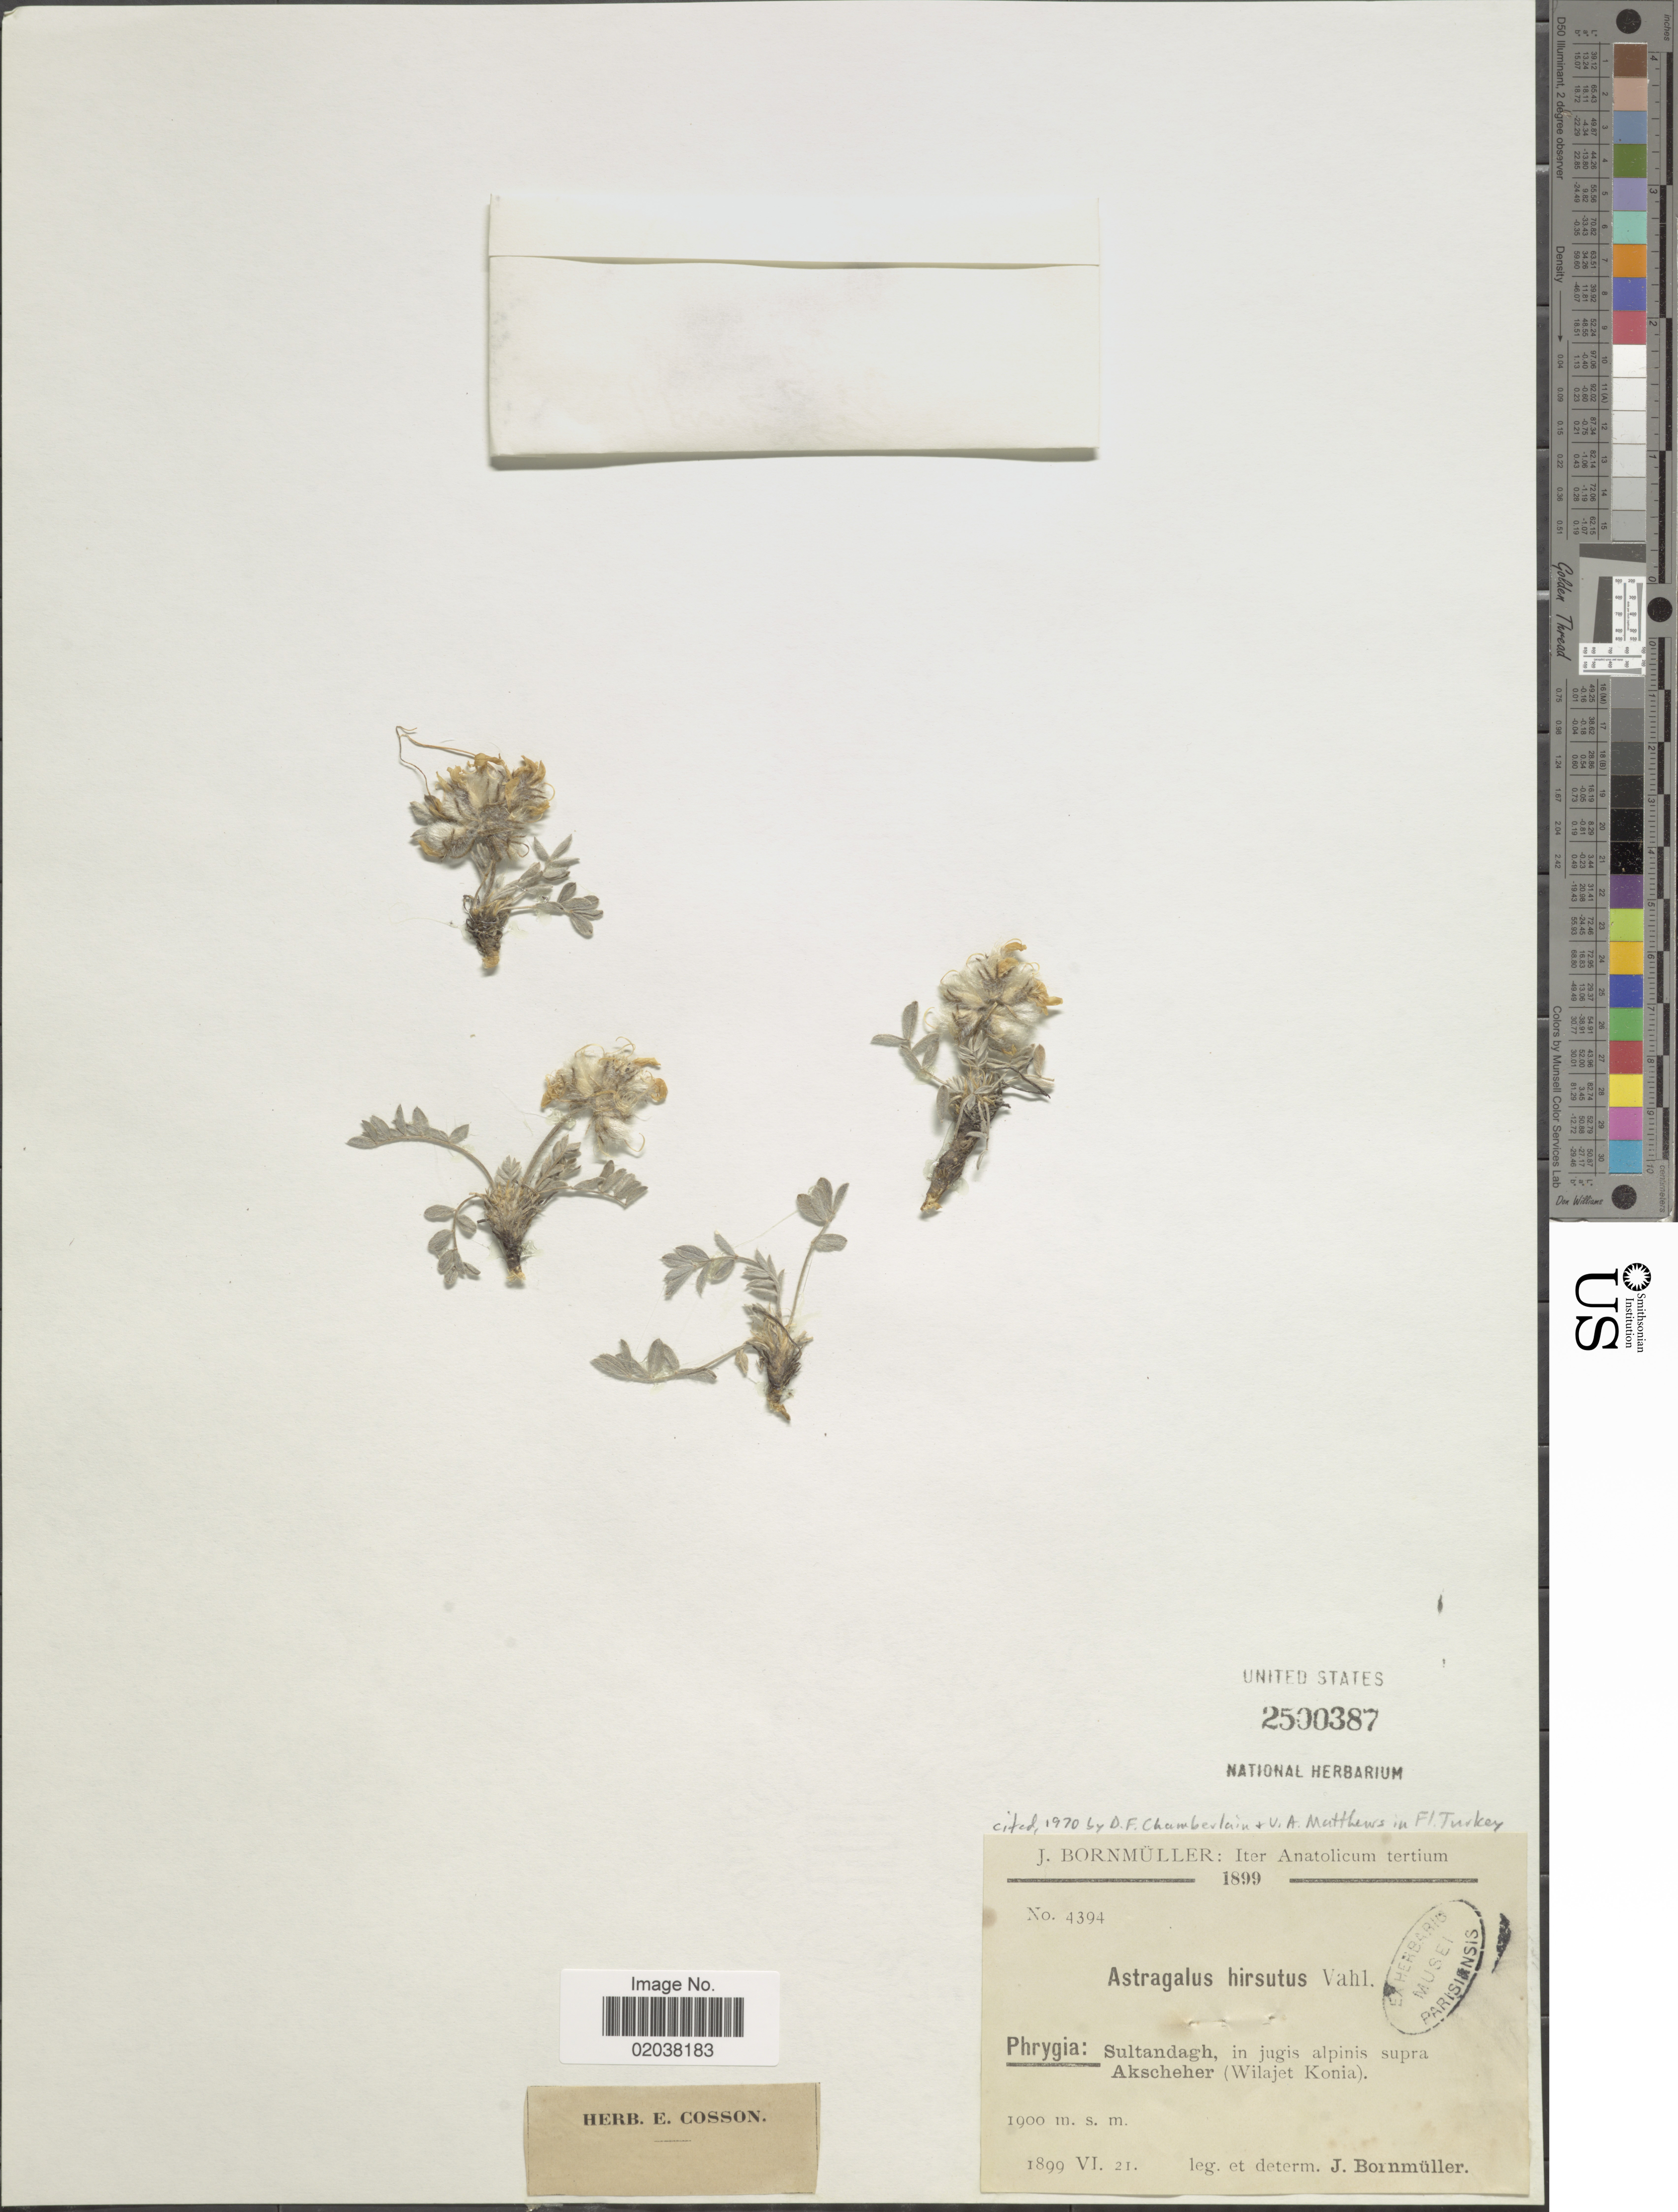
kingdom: Plantae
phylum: Tracheophyta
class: Magnoliopsida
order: Fabales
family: Fabaceae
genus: Astragalus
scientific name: Astragalus hirsutus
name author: Vahl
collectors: J. Bornmüller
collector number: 4394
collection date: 1899-06-21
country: Turkey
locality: Anatolicum, Phrygia: Sultandagh, in jugis alpinis supra Akscheher (wilajet Konia)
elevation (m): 1900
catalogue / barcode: US 2500387